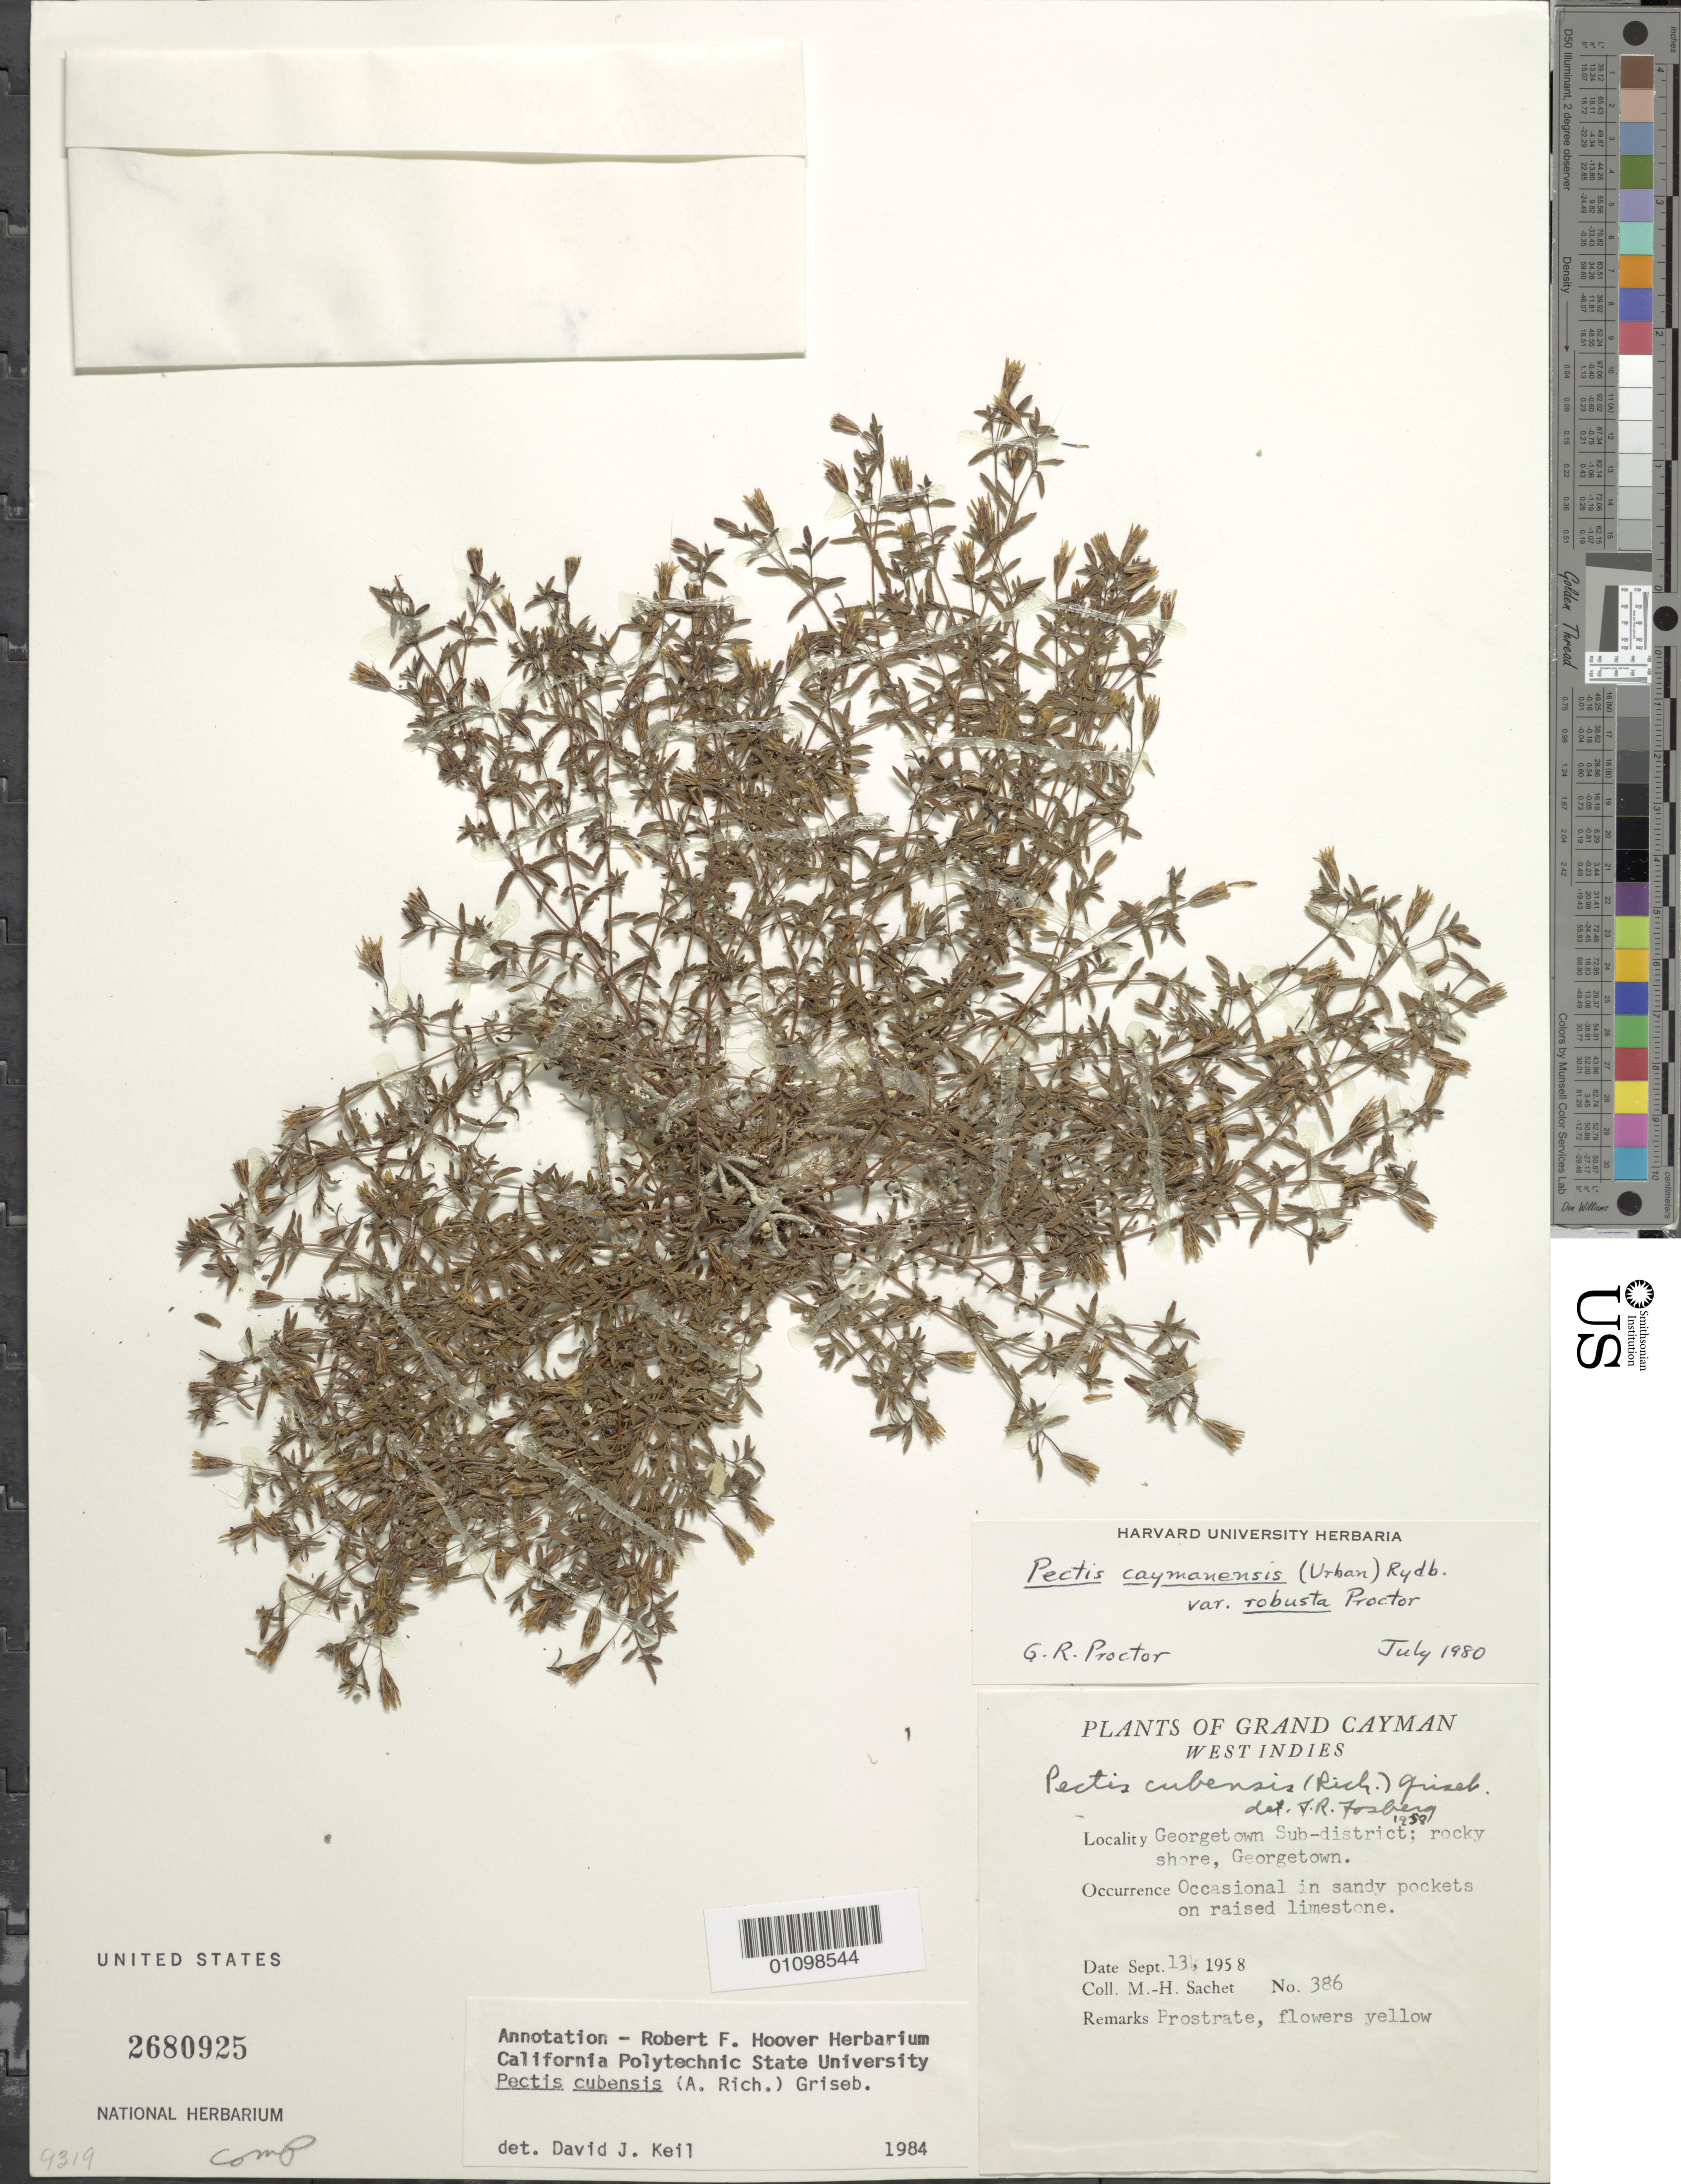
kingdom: Plantae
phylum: Tracheophyta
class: Magnoliopsida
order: Asterales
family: Asteraceae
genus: Pectis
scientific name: Pectis cubensis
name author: (A. Rich.) Griseb.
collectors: M.-H. Sachet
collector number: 386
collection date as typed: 13 Sep 1958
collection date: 1958-09-13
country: Cayman Islands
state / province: Georgetown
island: Grand Cayman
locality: Georgetown Sub-district; rocky shore, Georgetown.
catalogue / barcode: US 1098544